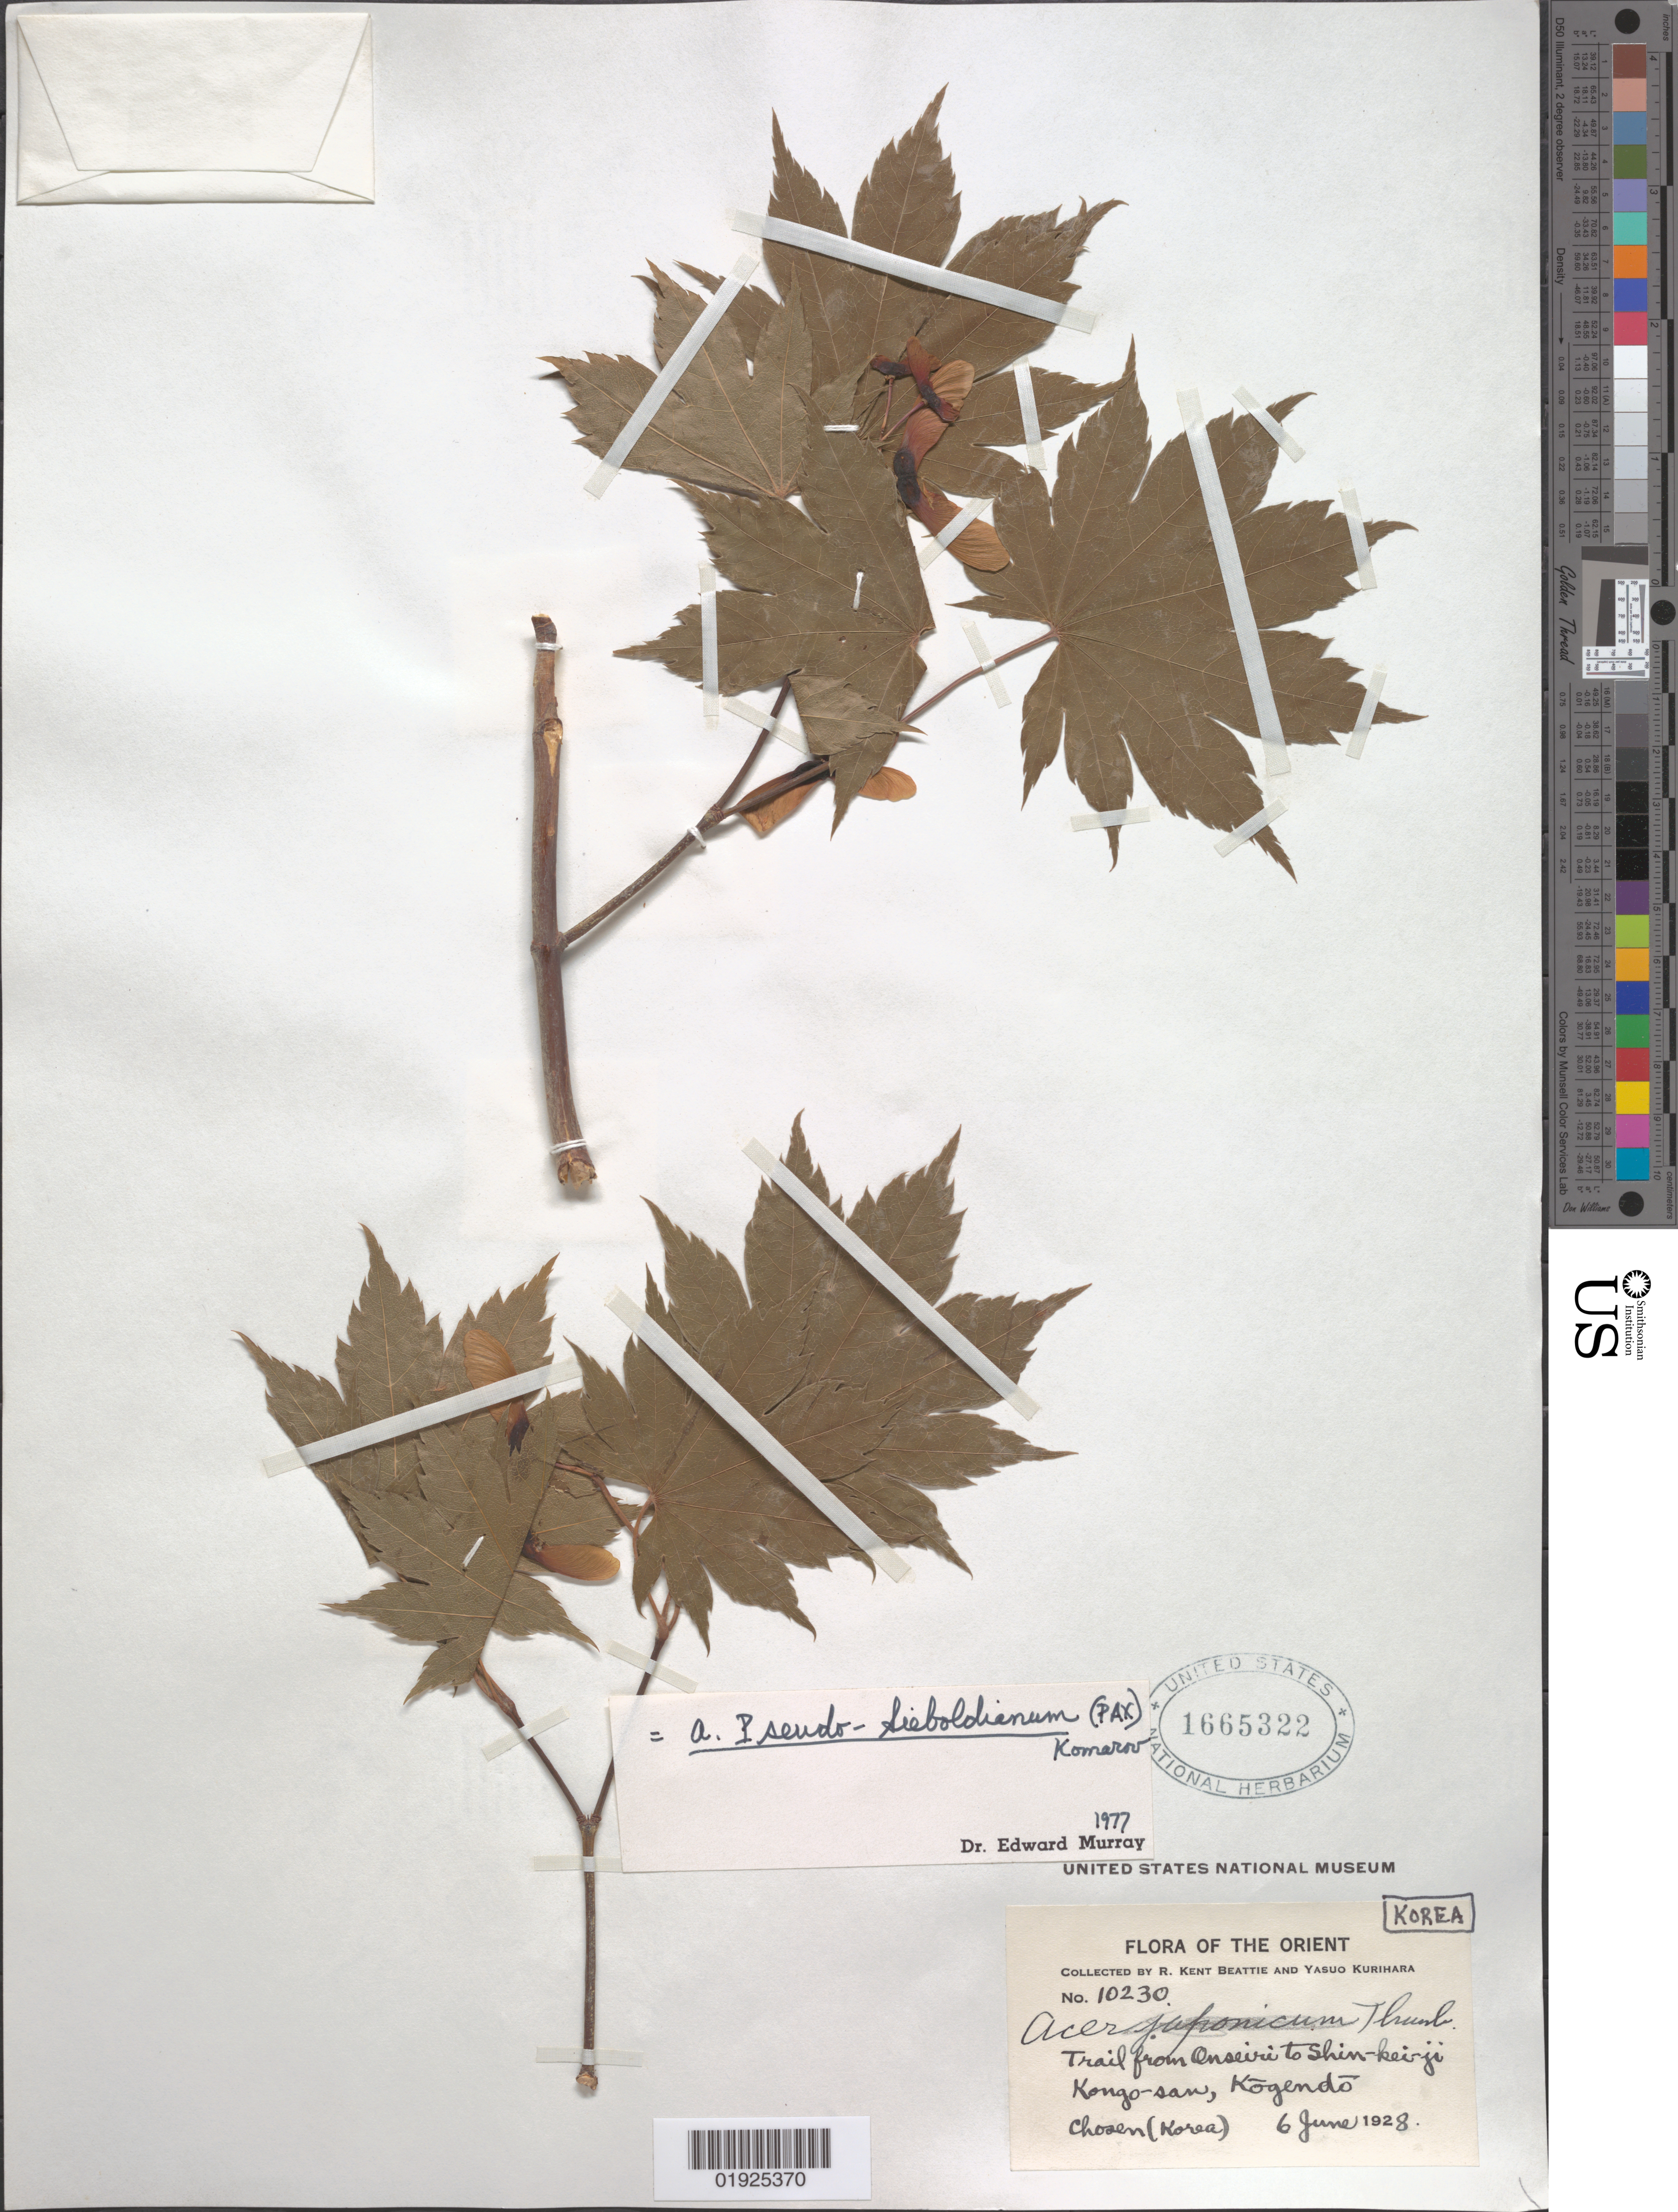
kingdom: Plantae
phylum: Tracheophyta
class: Magnoliopsida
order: Sapindales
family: Sapindaceae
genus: Acer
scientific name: Acer pseudosieboldianum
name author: (Pax) Kom.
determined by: Murray, Edward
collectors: R. K. Beattie & Y. Kurihara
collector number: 10230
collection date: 1928-06-06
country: North Korea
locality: Onseiri to Shin-keirji; Kango-san, Kogendo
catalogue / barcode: US 1665322